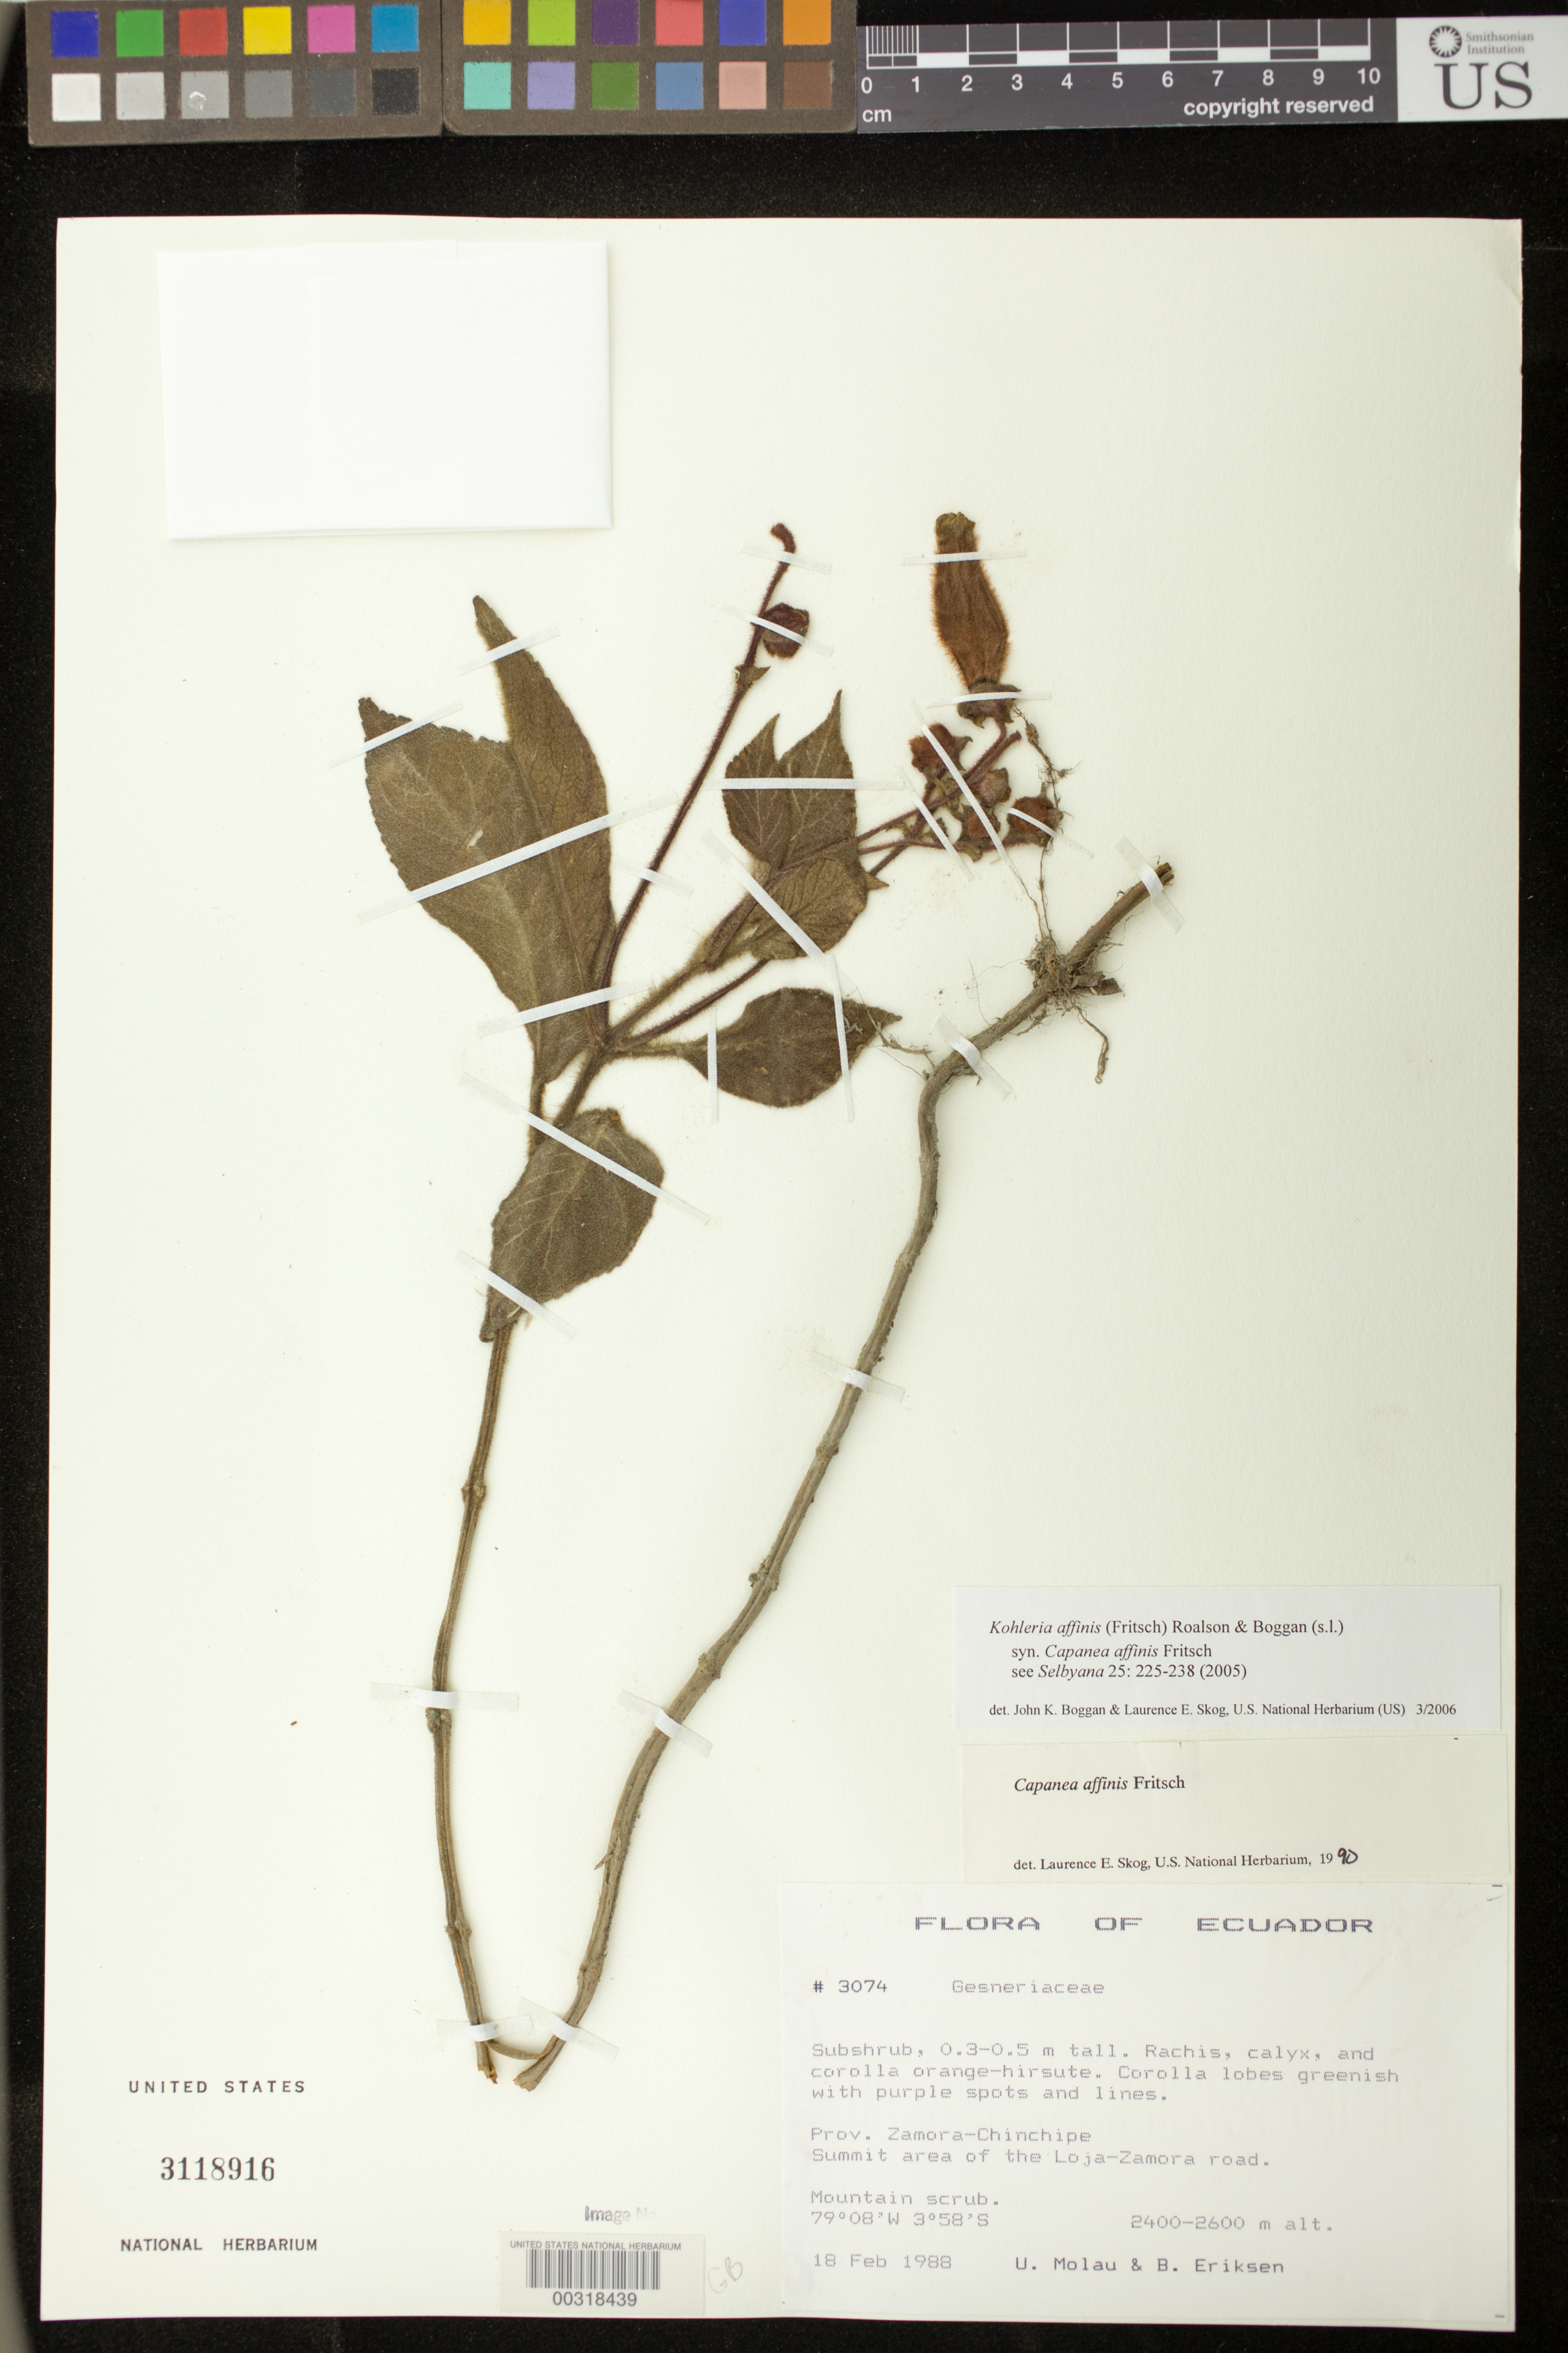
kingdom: Plantae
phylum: Tracheophyta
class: Magnoliopsida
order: Lamiales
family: Gesneriaceae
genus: Kohleria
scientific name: Kohleria affinis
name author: (Fritsch) Roalson & Boggan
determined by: Boggan, J. K.; Skog, L. E.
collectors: U. Molau & B. Eriksen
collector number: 3074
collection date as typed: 18 Feb 1988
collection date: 1988-02-18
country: Ecuador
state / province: Zamora-Chinchipe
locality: Summit area of the Loja-Zamora road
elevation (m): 2400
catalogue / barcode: US 3118916